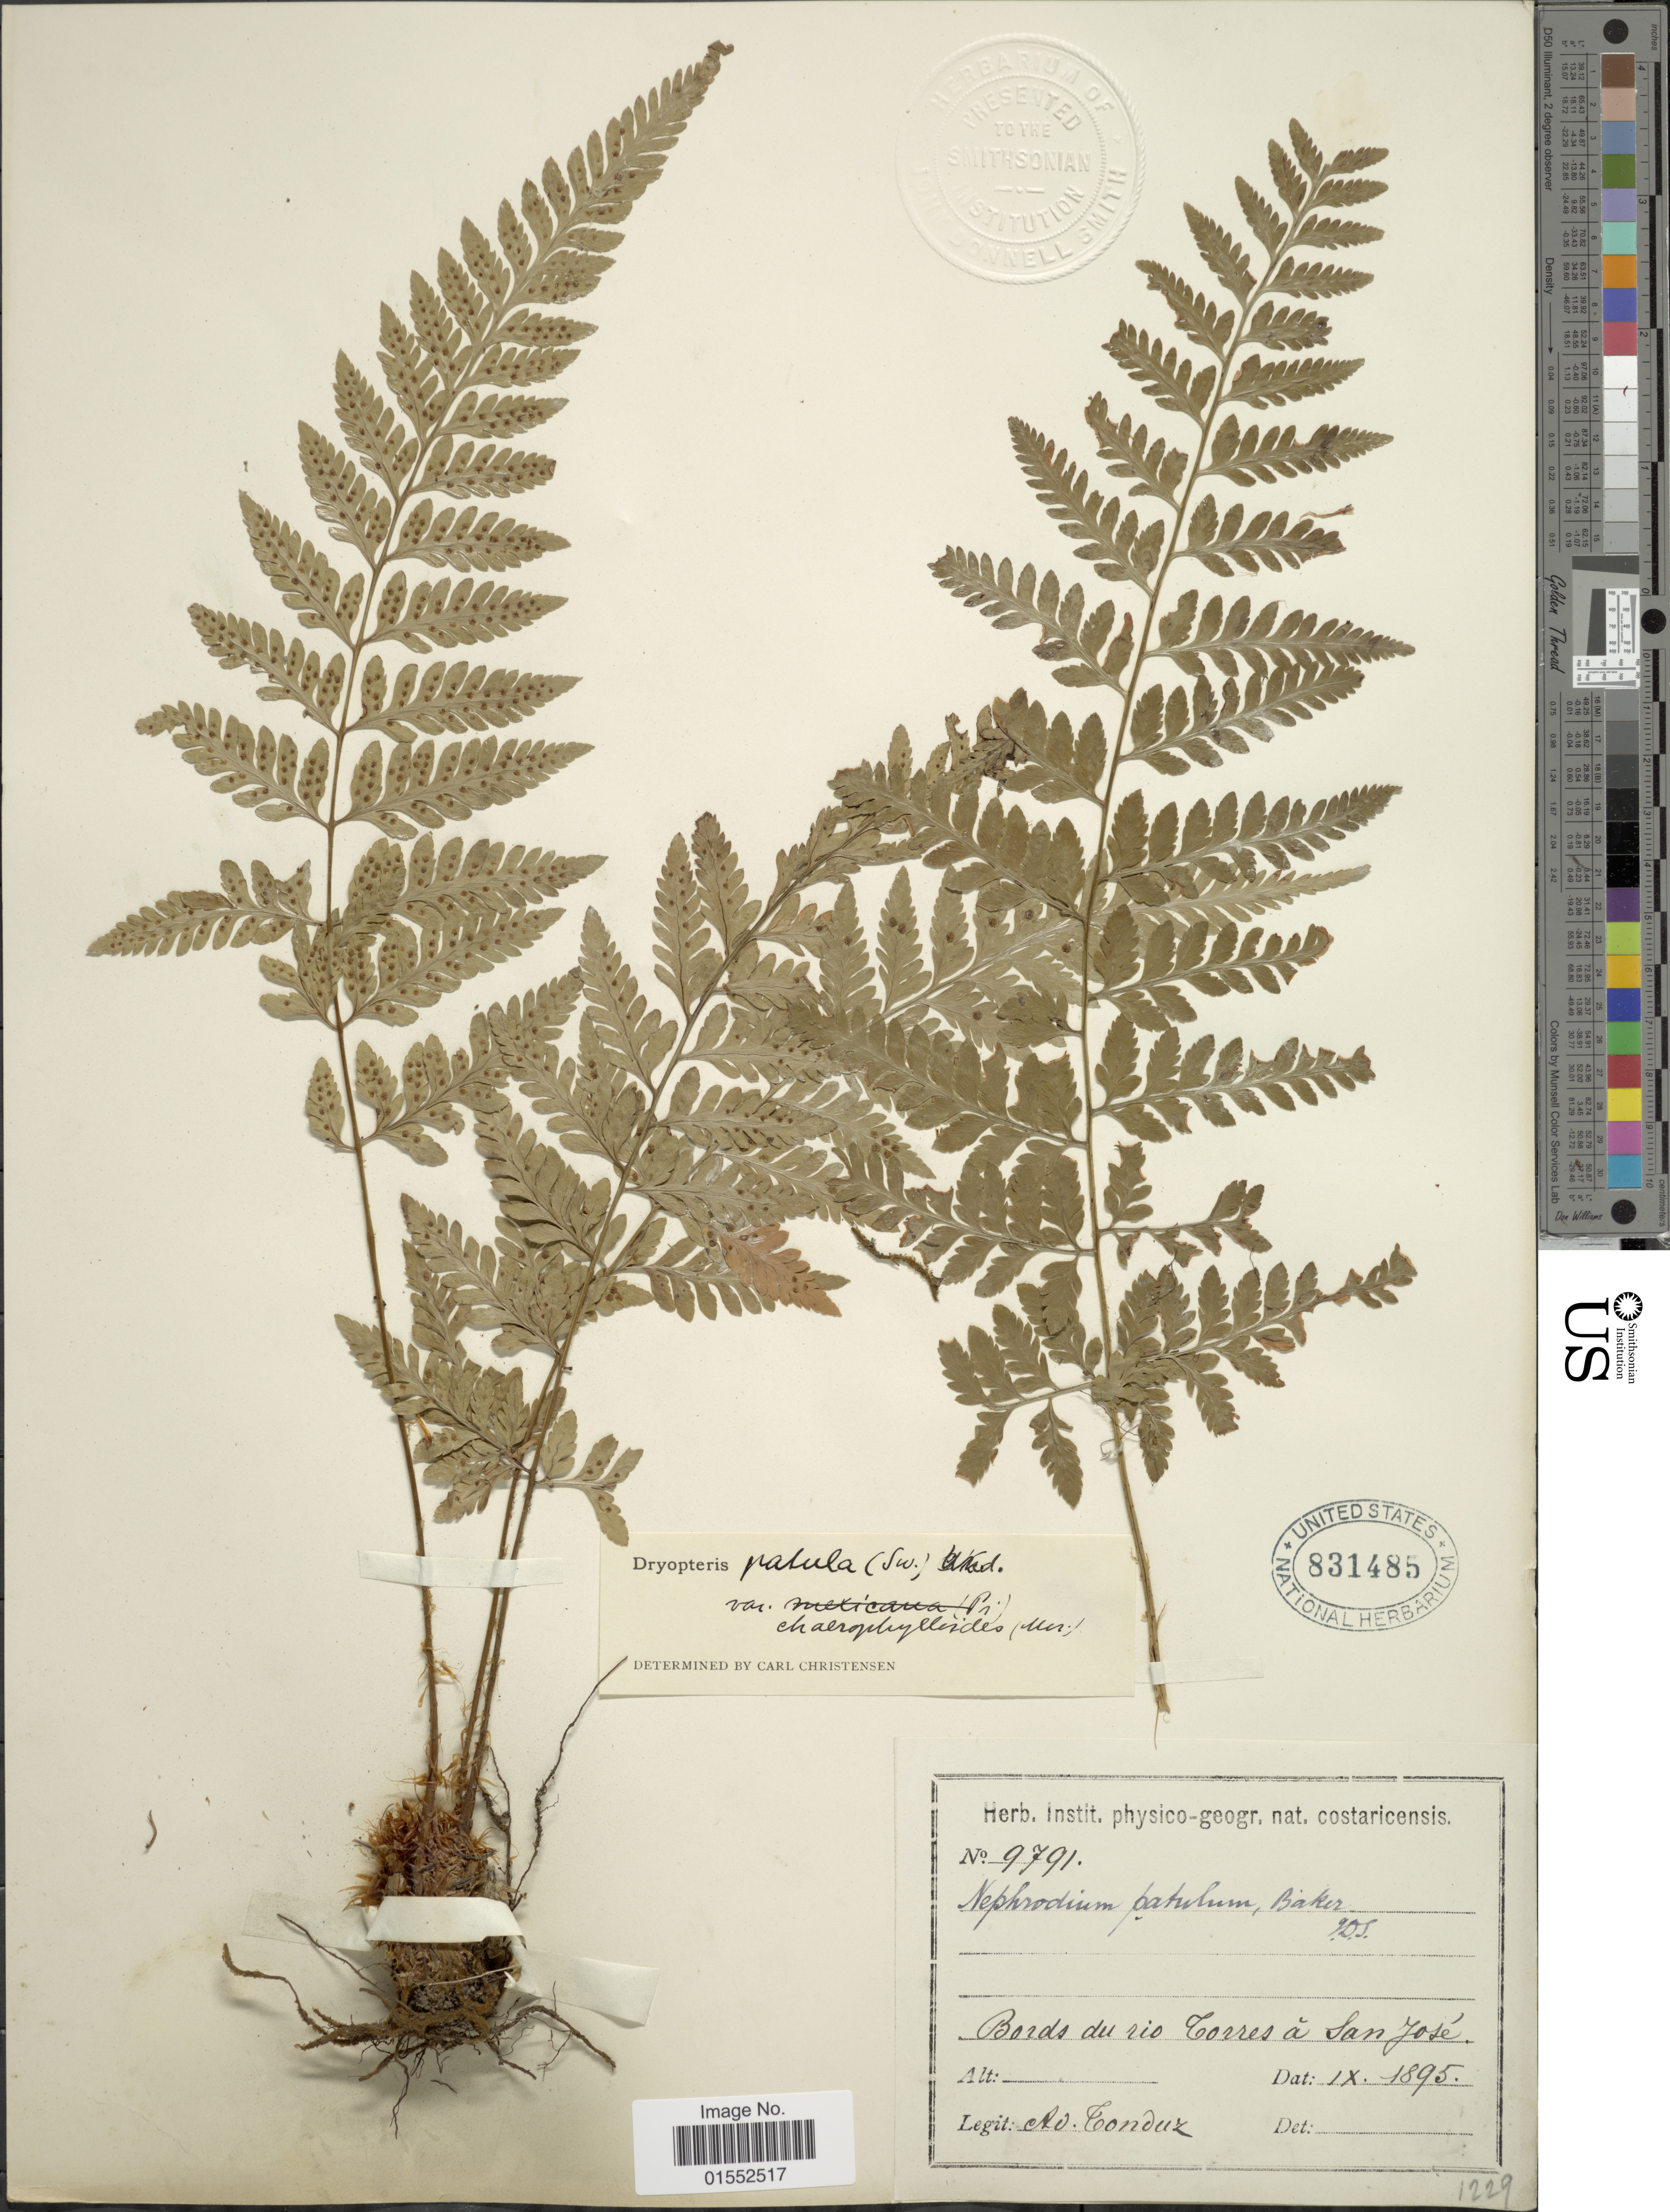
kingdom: Plantae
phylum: Tracheophyta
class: Polypodiopsida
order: Polypodiales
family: Dryopteridaceae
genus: Dryopteris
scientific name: Dryopteris patula var. serrata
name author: (Mett.) C.V. Morton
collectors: A. Tonduz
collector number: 9791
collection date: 1895-09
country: Costa Rica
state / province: San José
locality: Bords du ris Corres s San Jose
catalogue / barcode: US 831485